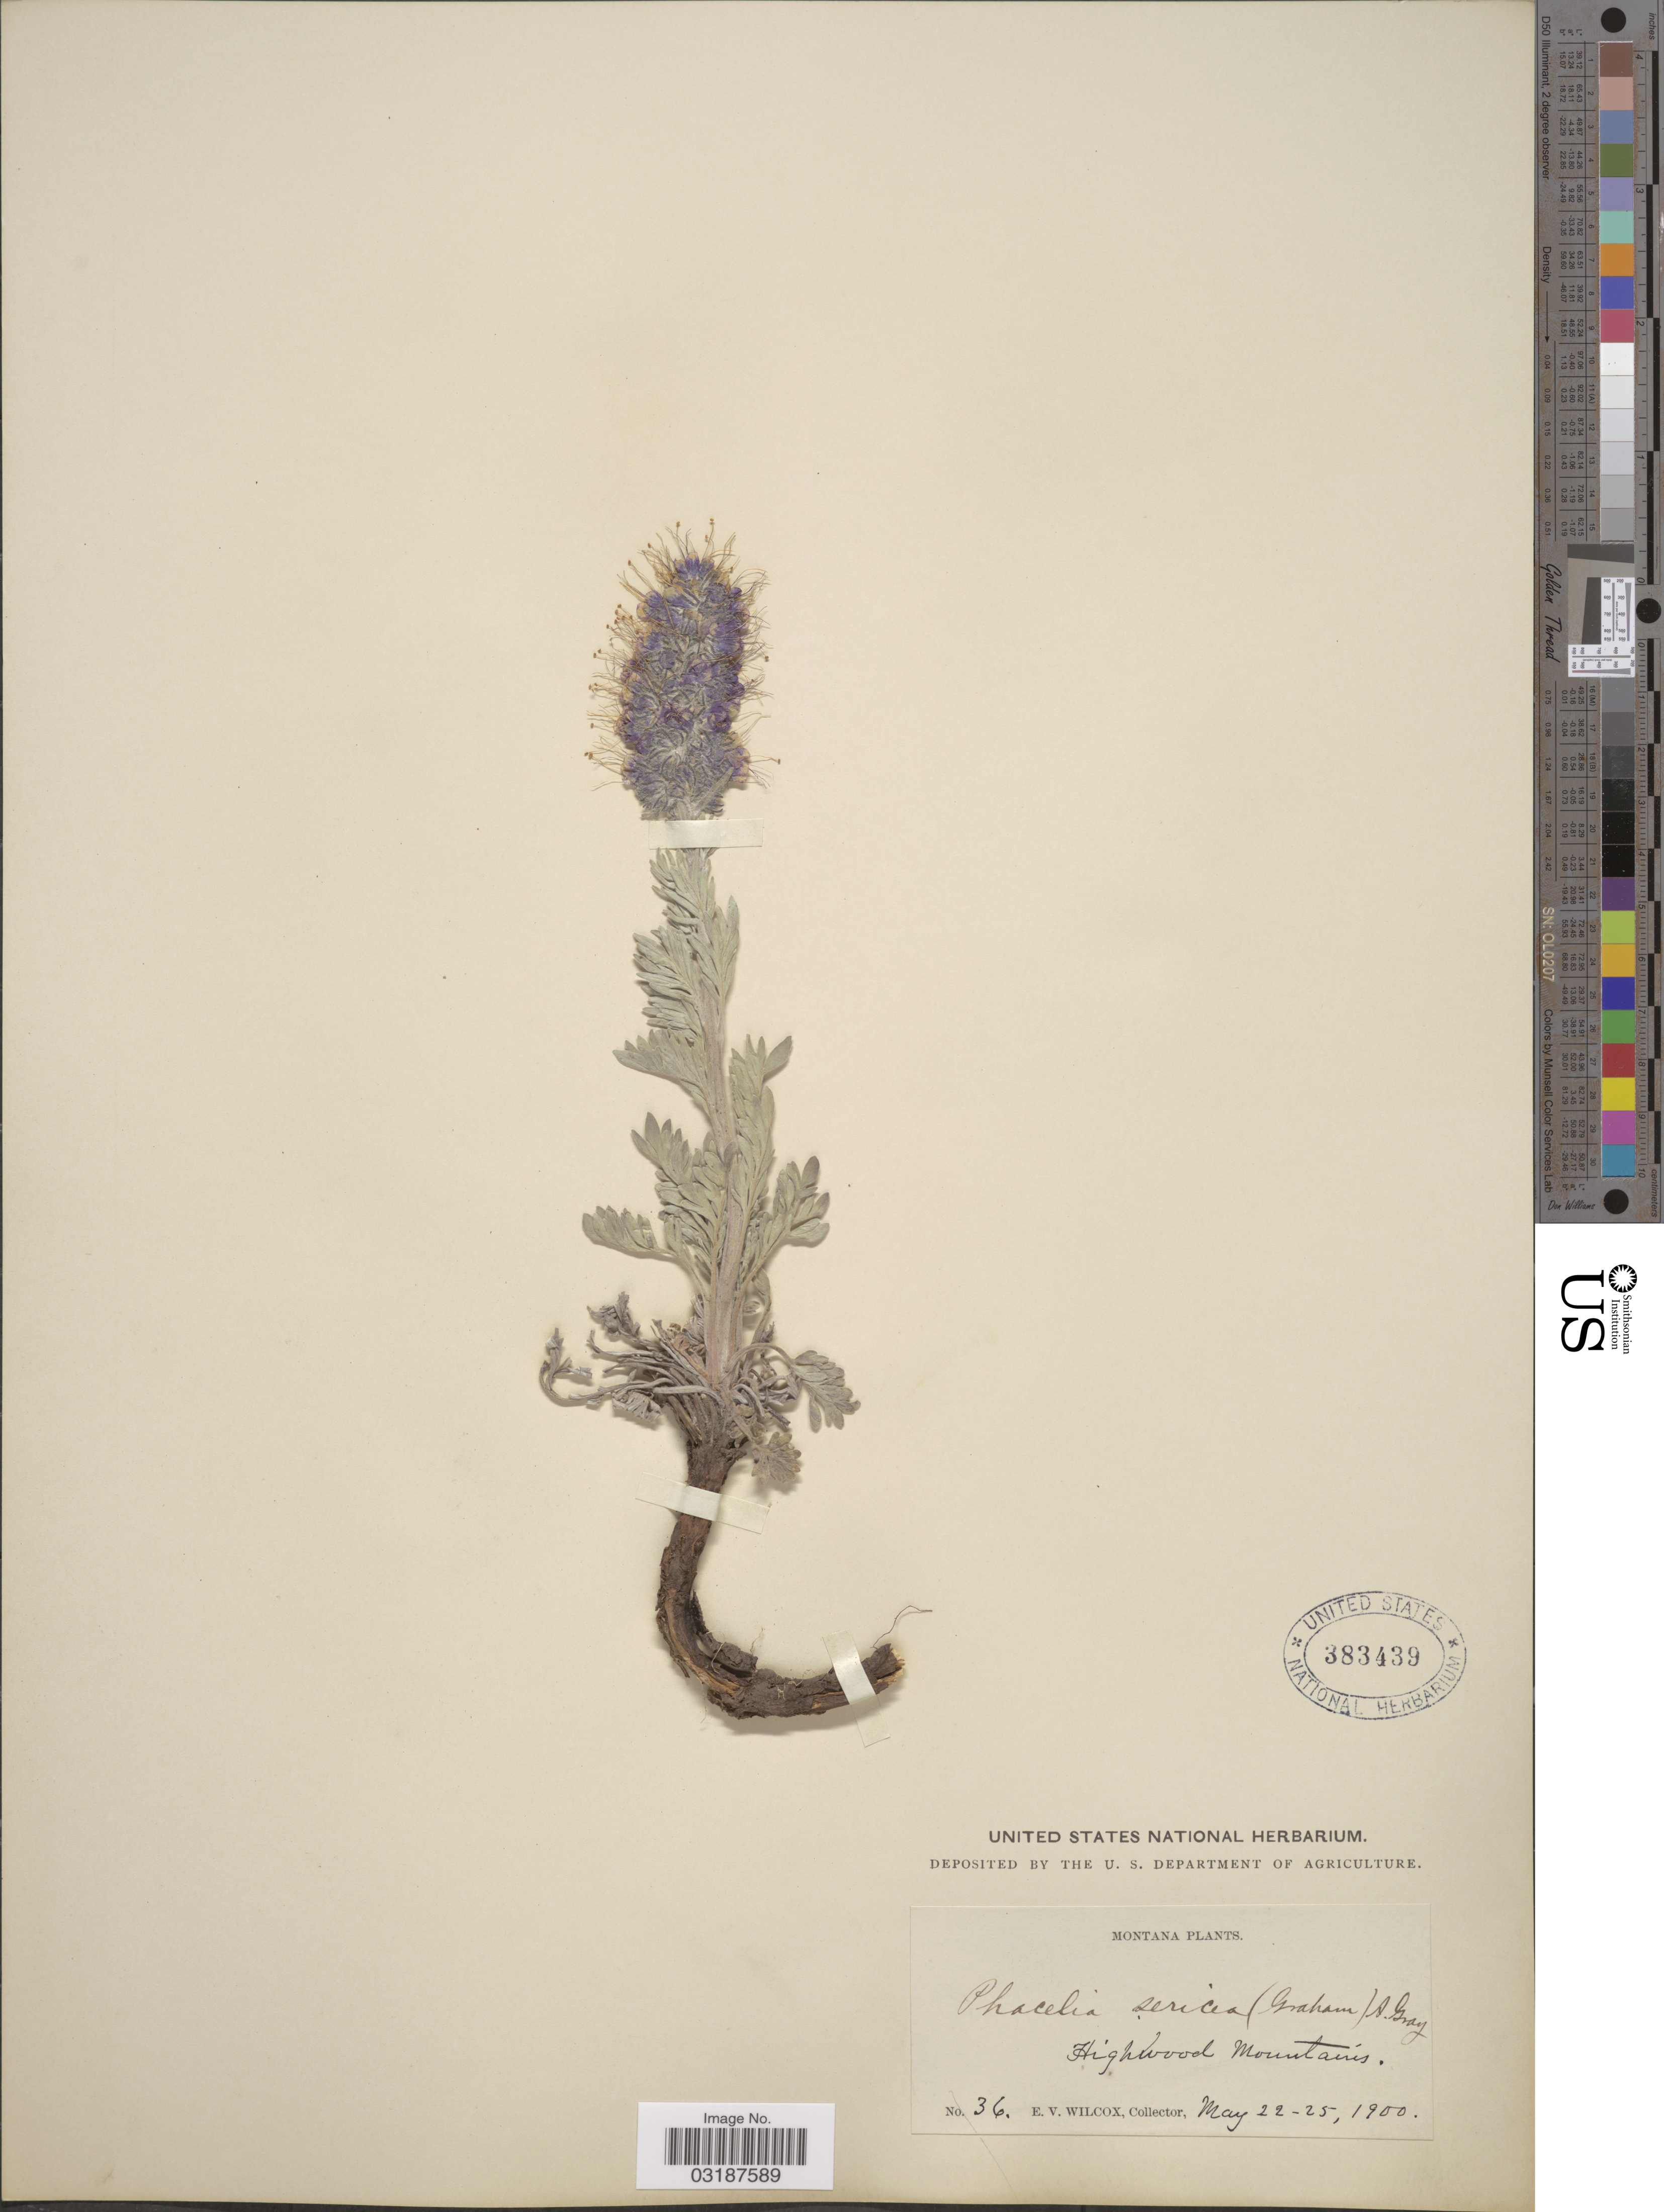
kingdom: Plantae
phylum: Tracheophyta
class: Magnoliopsida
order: Boraginales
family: Hydrophyllaceae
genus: Phacelia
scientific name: Phacelia sericea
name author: (Graham) A. Gray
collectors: E. V. Wilcox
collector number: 36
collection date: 1900-05-22/1900-05-25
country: United States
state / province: Montana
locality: Highwood Mountains.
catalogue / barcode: US 383439